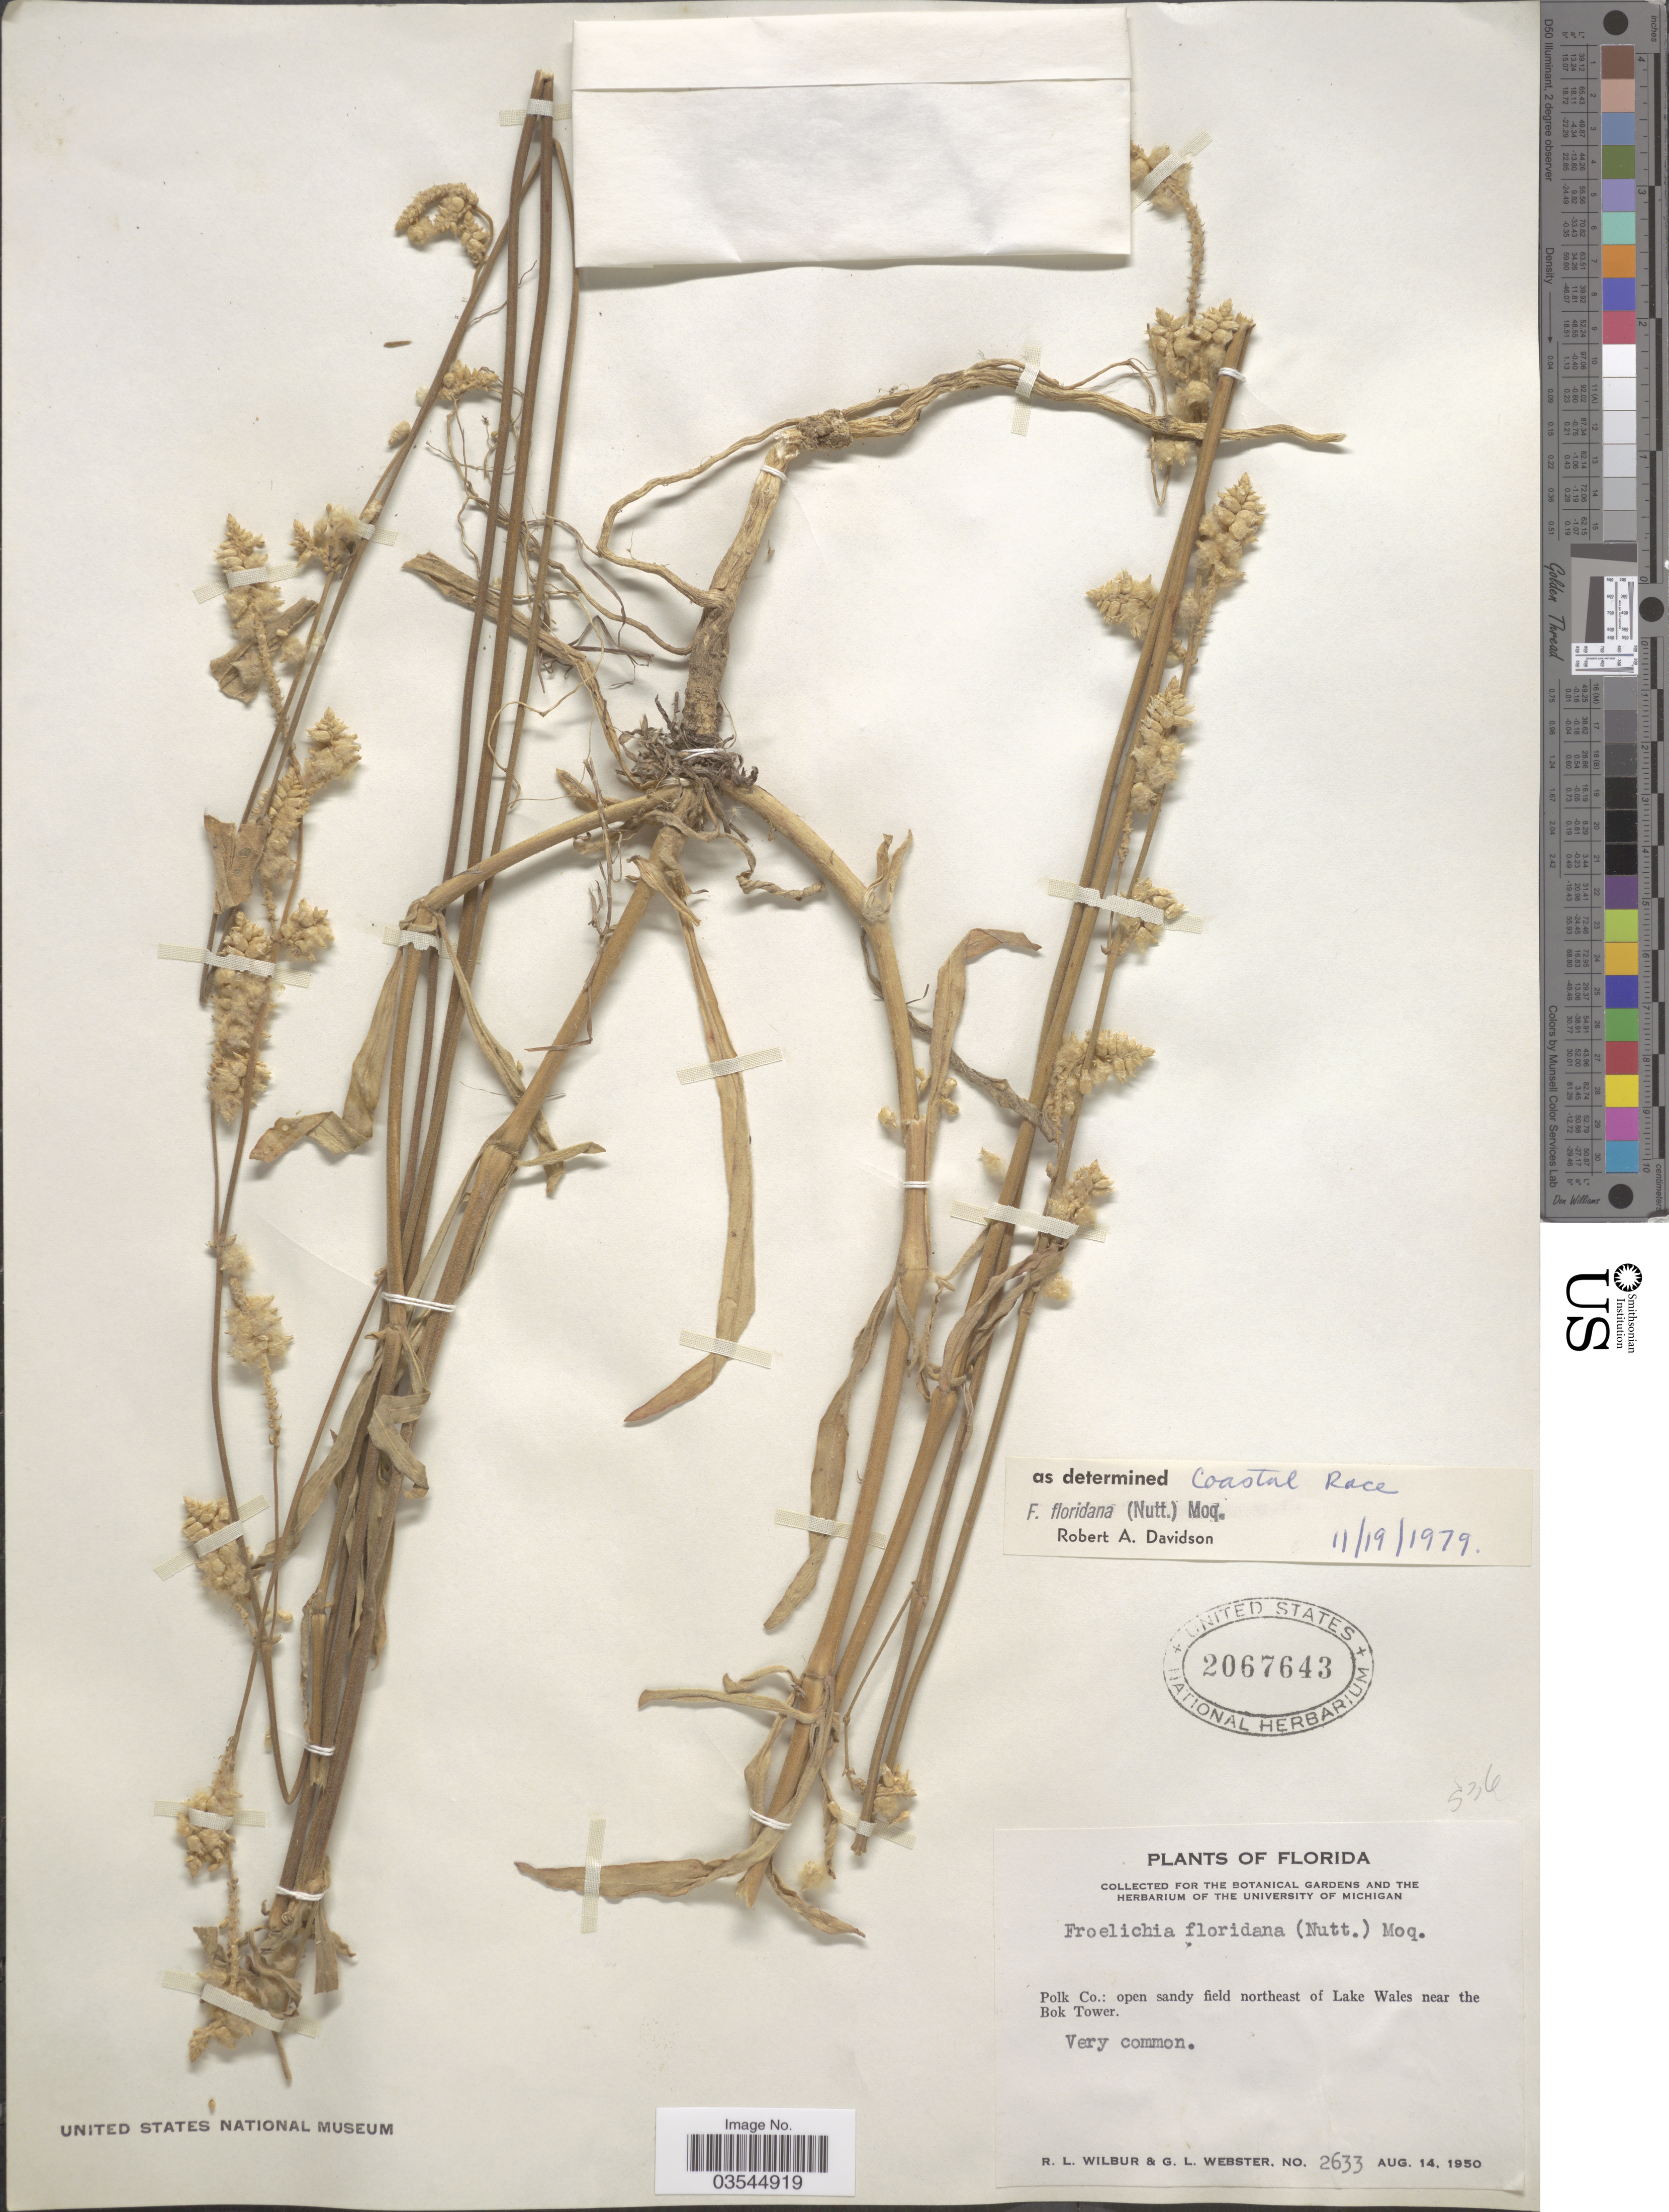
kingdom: Plantae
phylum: Tracheophyta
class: Magnoliopsida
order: Caryophyllales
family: Amaranthaceae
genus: Froelichia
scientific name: Froelichia floridana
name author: (Nutt.) Moq.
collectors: R. L. Wilbur & G. L. Webster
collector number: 2633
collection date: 1950-08-14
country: United States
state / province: Florida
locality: Polk Co.: open sandy field northeast of Lake Wales near the Bok Tower.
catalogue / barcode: US 2067643